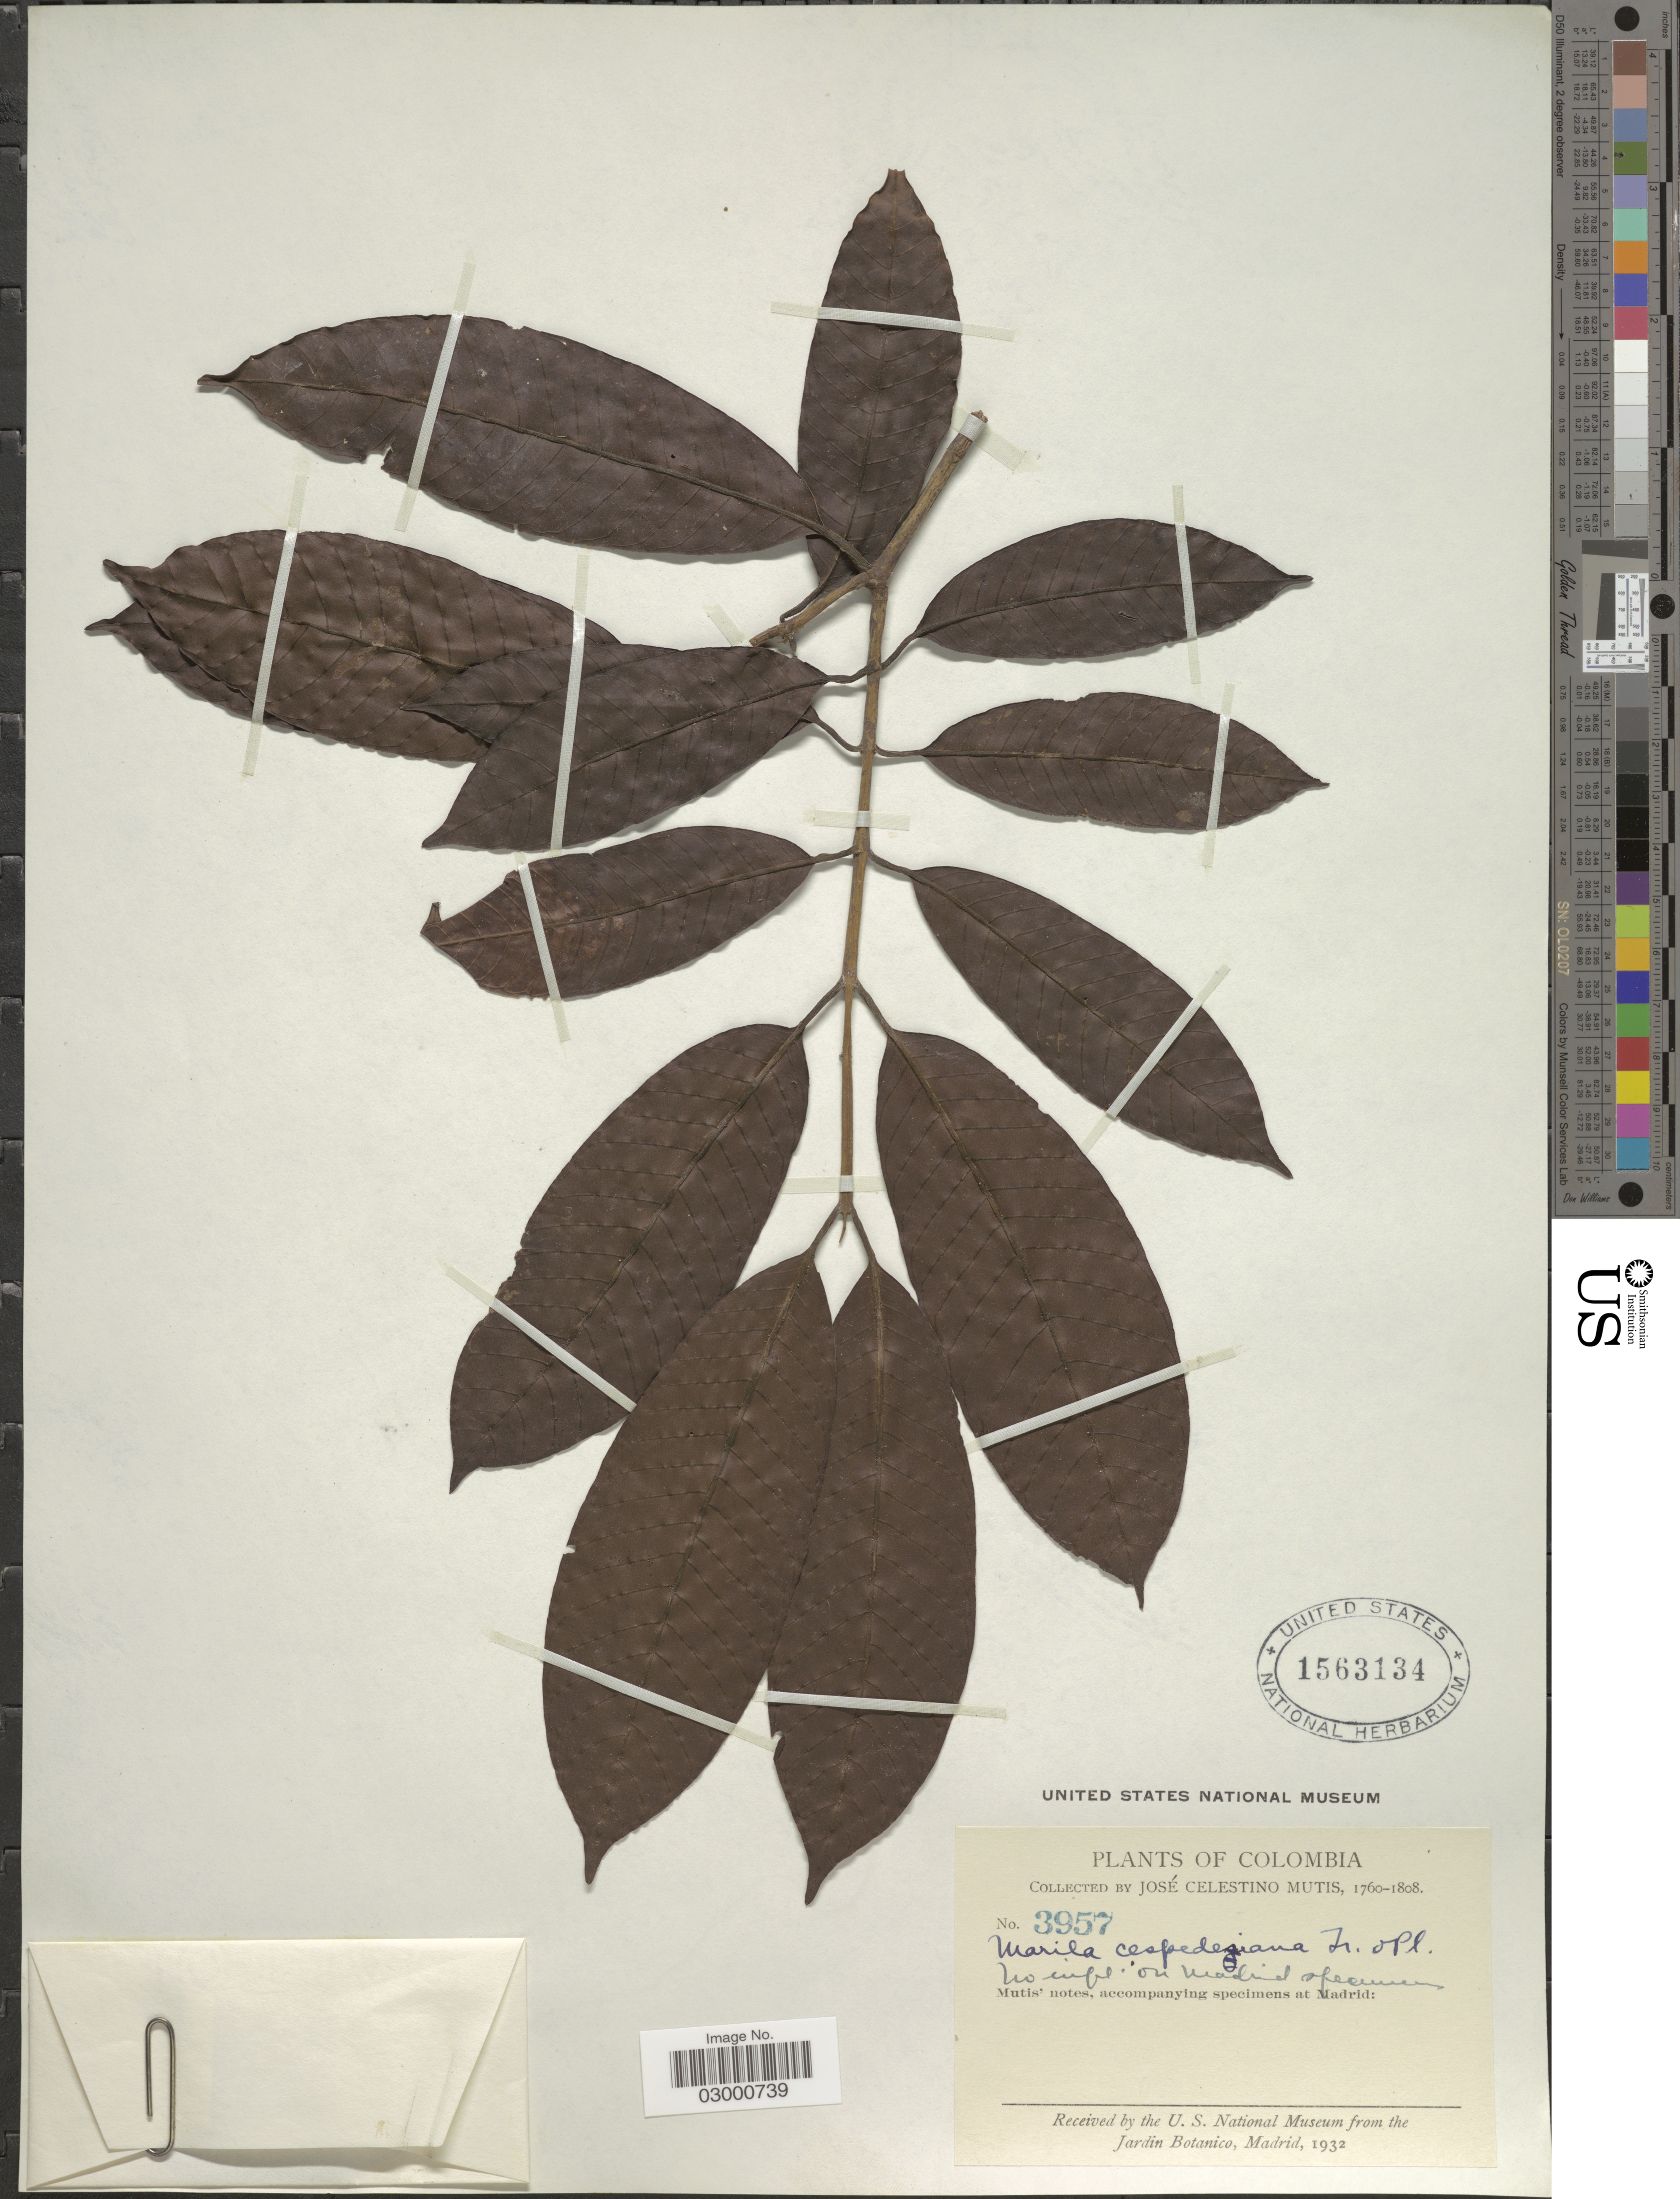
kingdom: Plantae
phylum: Tracheophyta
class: Magnoliopsida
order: Malpighiales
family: Calophyllaceae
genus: Marila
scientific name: Marila cespedesiana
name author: Triana & Planch.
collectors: J. C. B. Mutis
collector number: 3957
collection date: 1760/1808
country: Colombia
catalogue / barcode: US 1563134